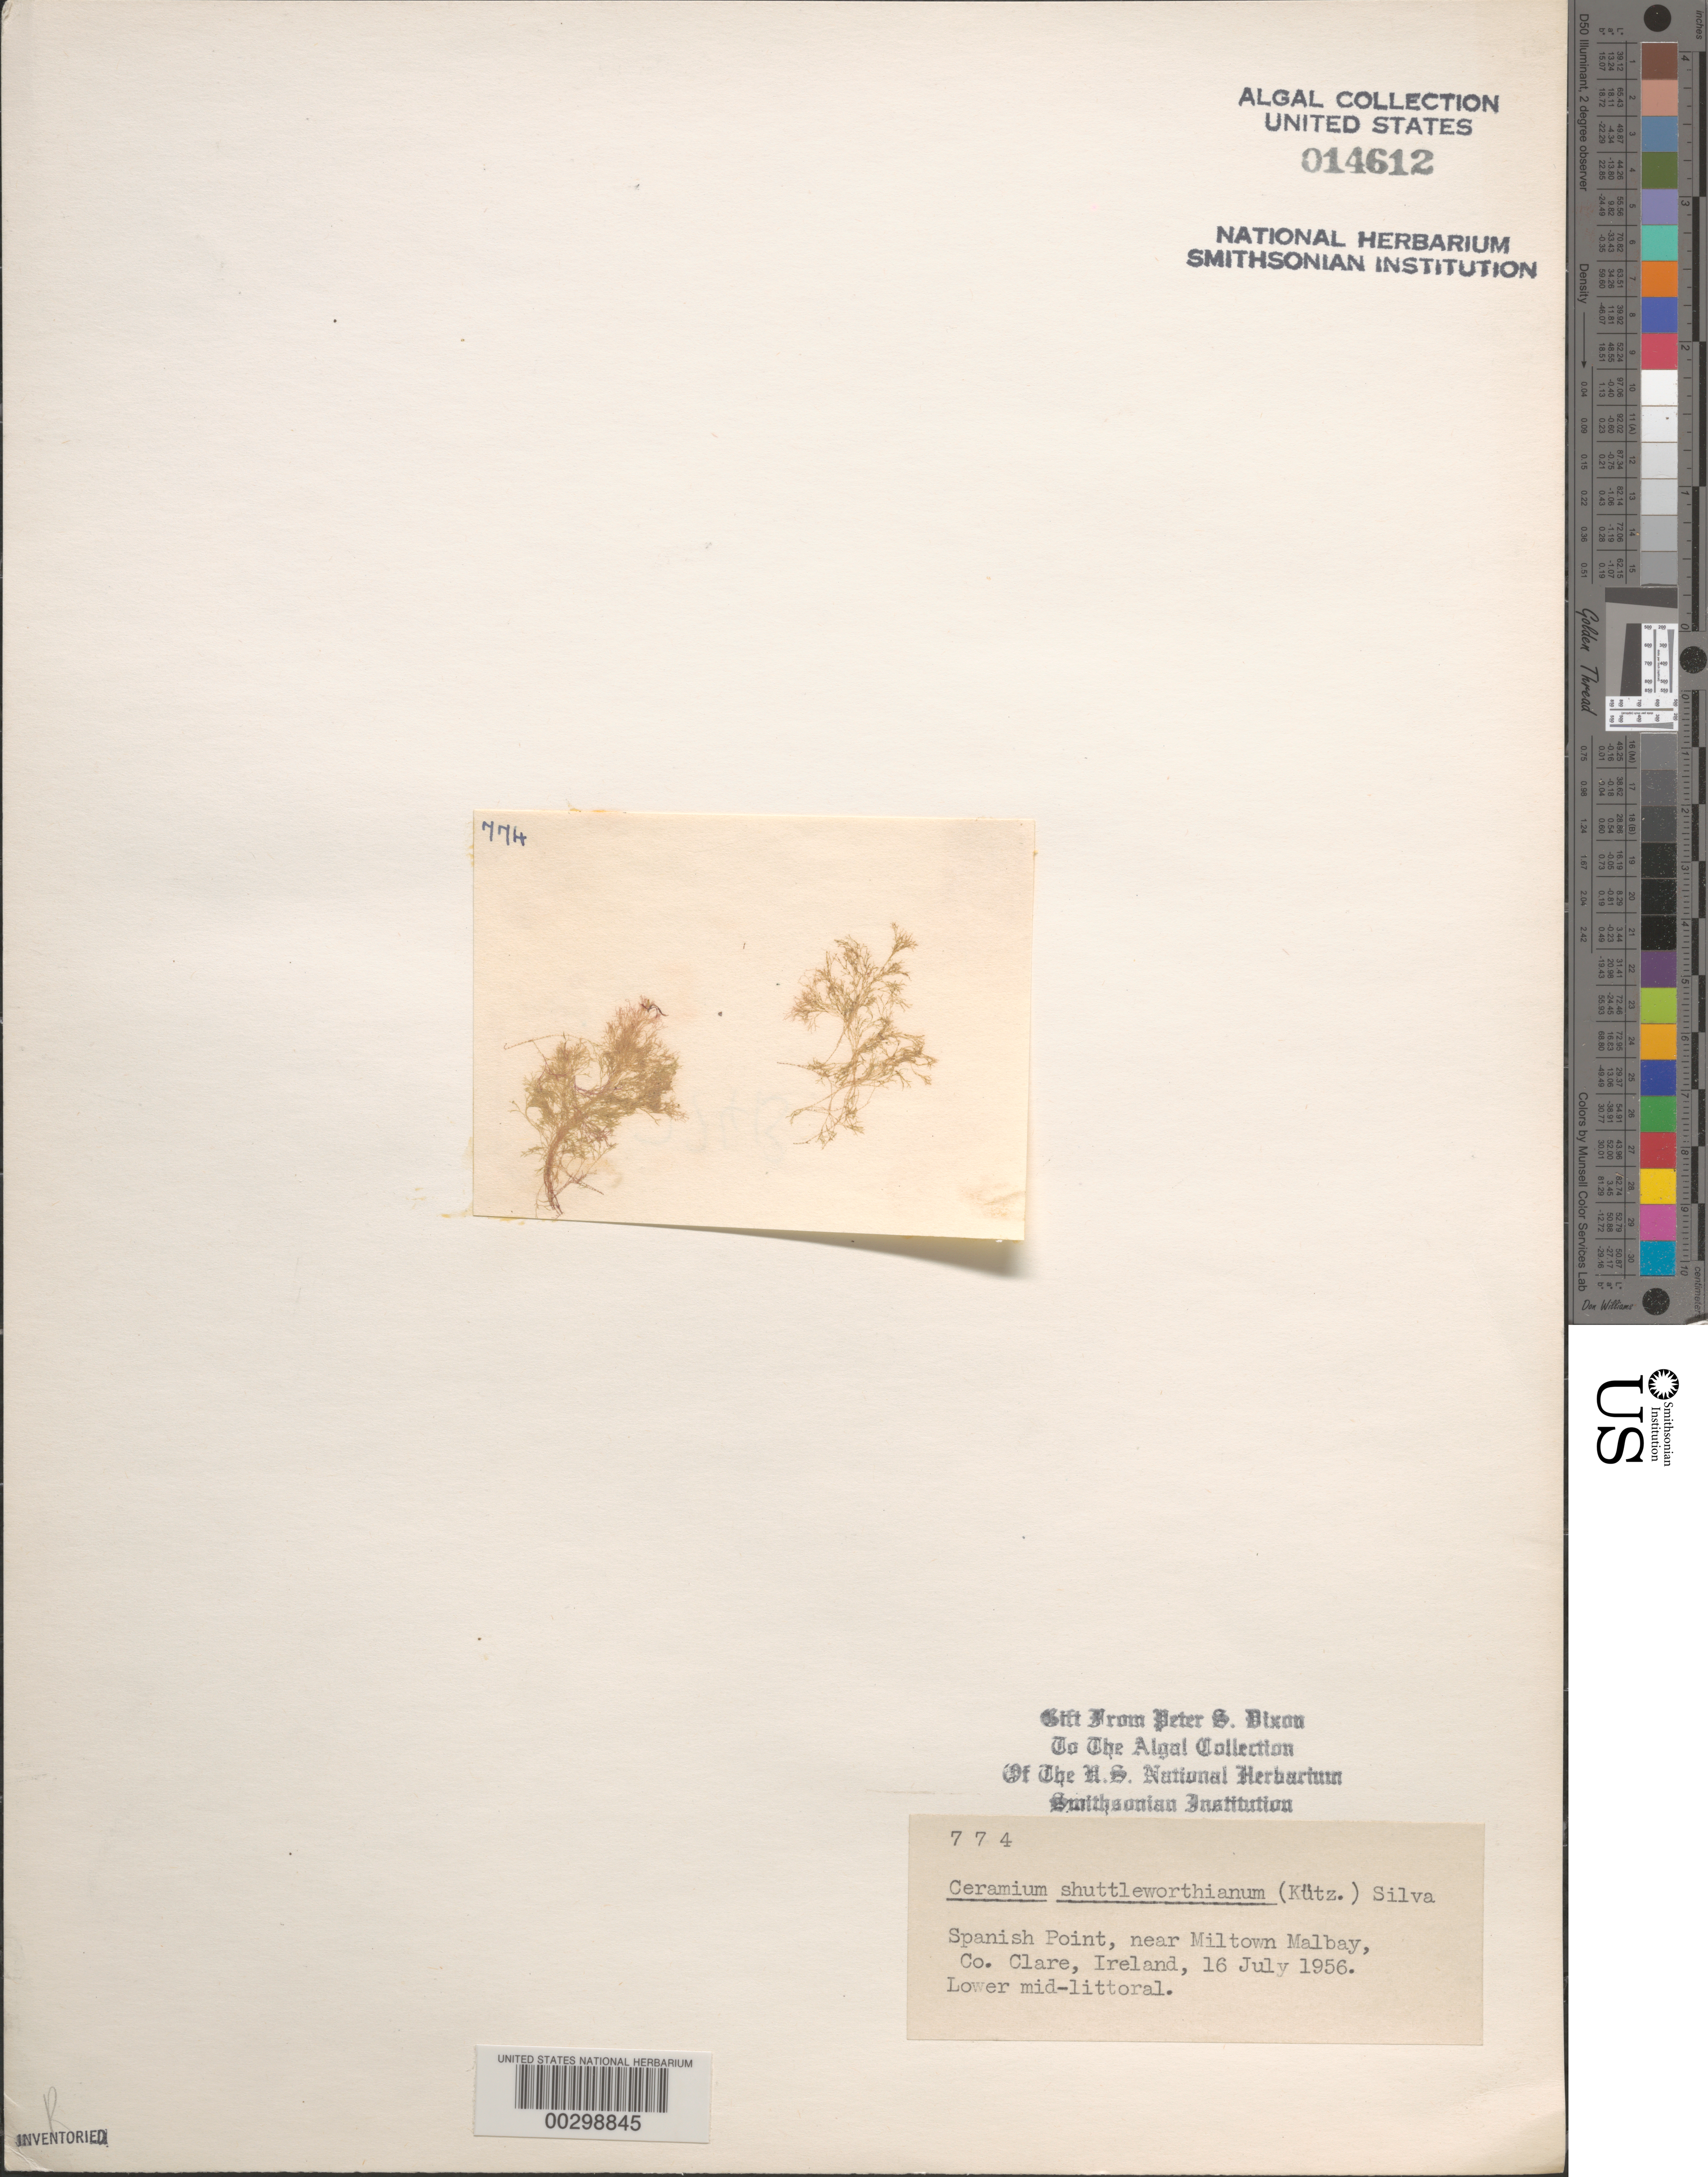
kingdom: Plantae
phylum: Rhodophyta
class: Florideophyceae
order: Ceramiales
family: Ceramiaceae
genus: Ceramium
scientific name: Ceramium shuttleworthianum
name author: (Kütz.) Rabenh.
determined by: Dixon, P. S.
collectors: P. S. Dixon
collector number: PSD 774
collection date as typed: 16 Jul 1956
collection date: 1956-07-16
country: Ireland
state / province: Munster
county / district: Clare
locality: Spanish Point, near Miltown Malbay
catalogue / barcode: US 14612